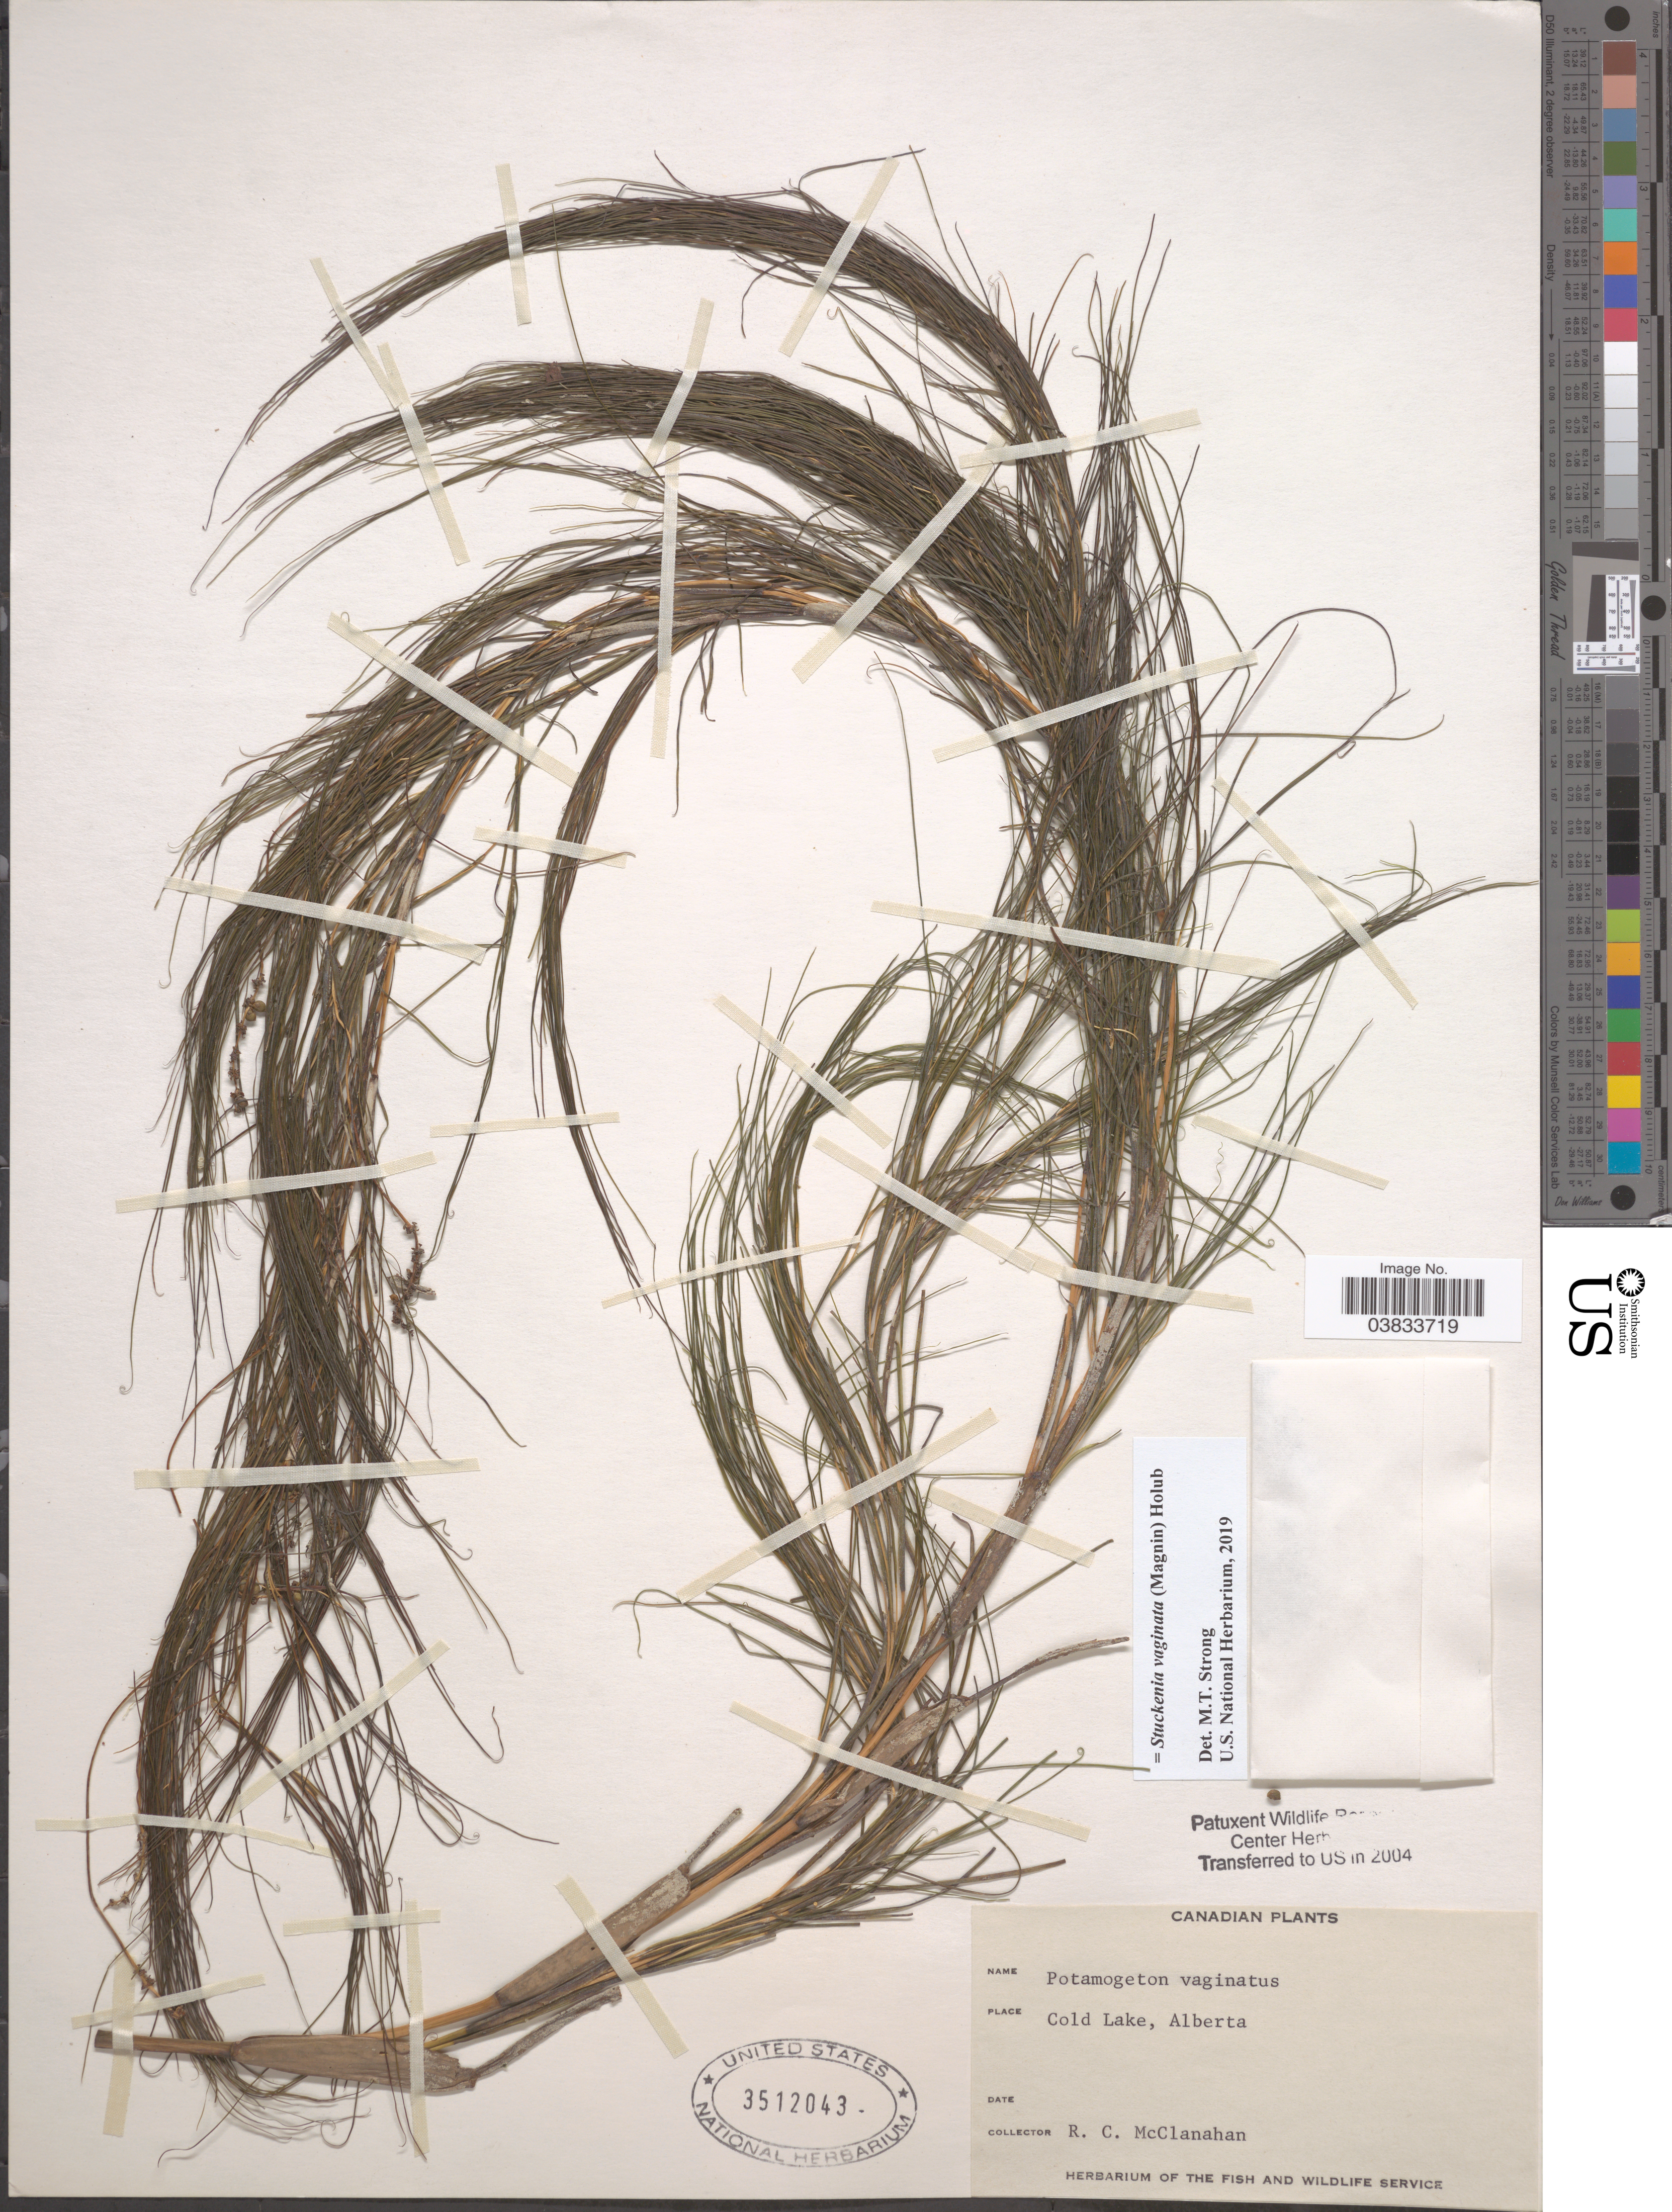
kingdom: Plantae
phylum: Tracheophyta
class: Liliopsida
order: Alismatales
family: Potamogetonaceae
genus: Stuckenia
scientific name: Stuckenia vaginata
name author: (Magnin) Holub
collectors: R. McClanahan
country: Canada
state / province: Alberta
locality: Cold Lake.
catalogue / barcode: US 3512043